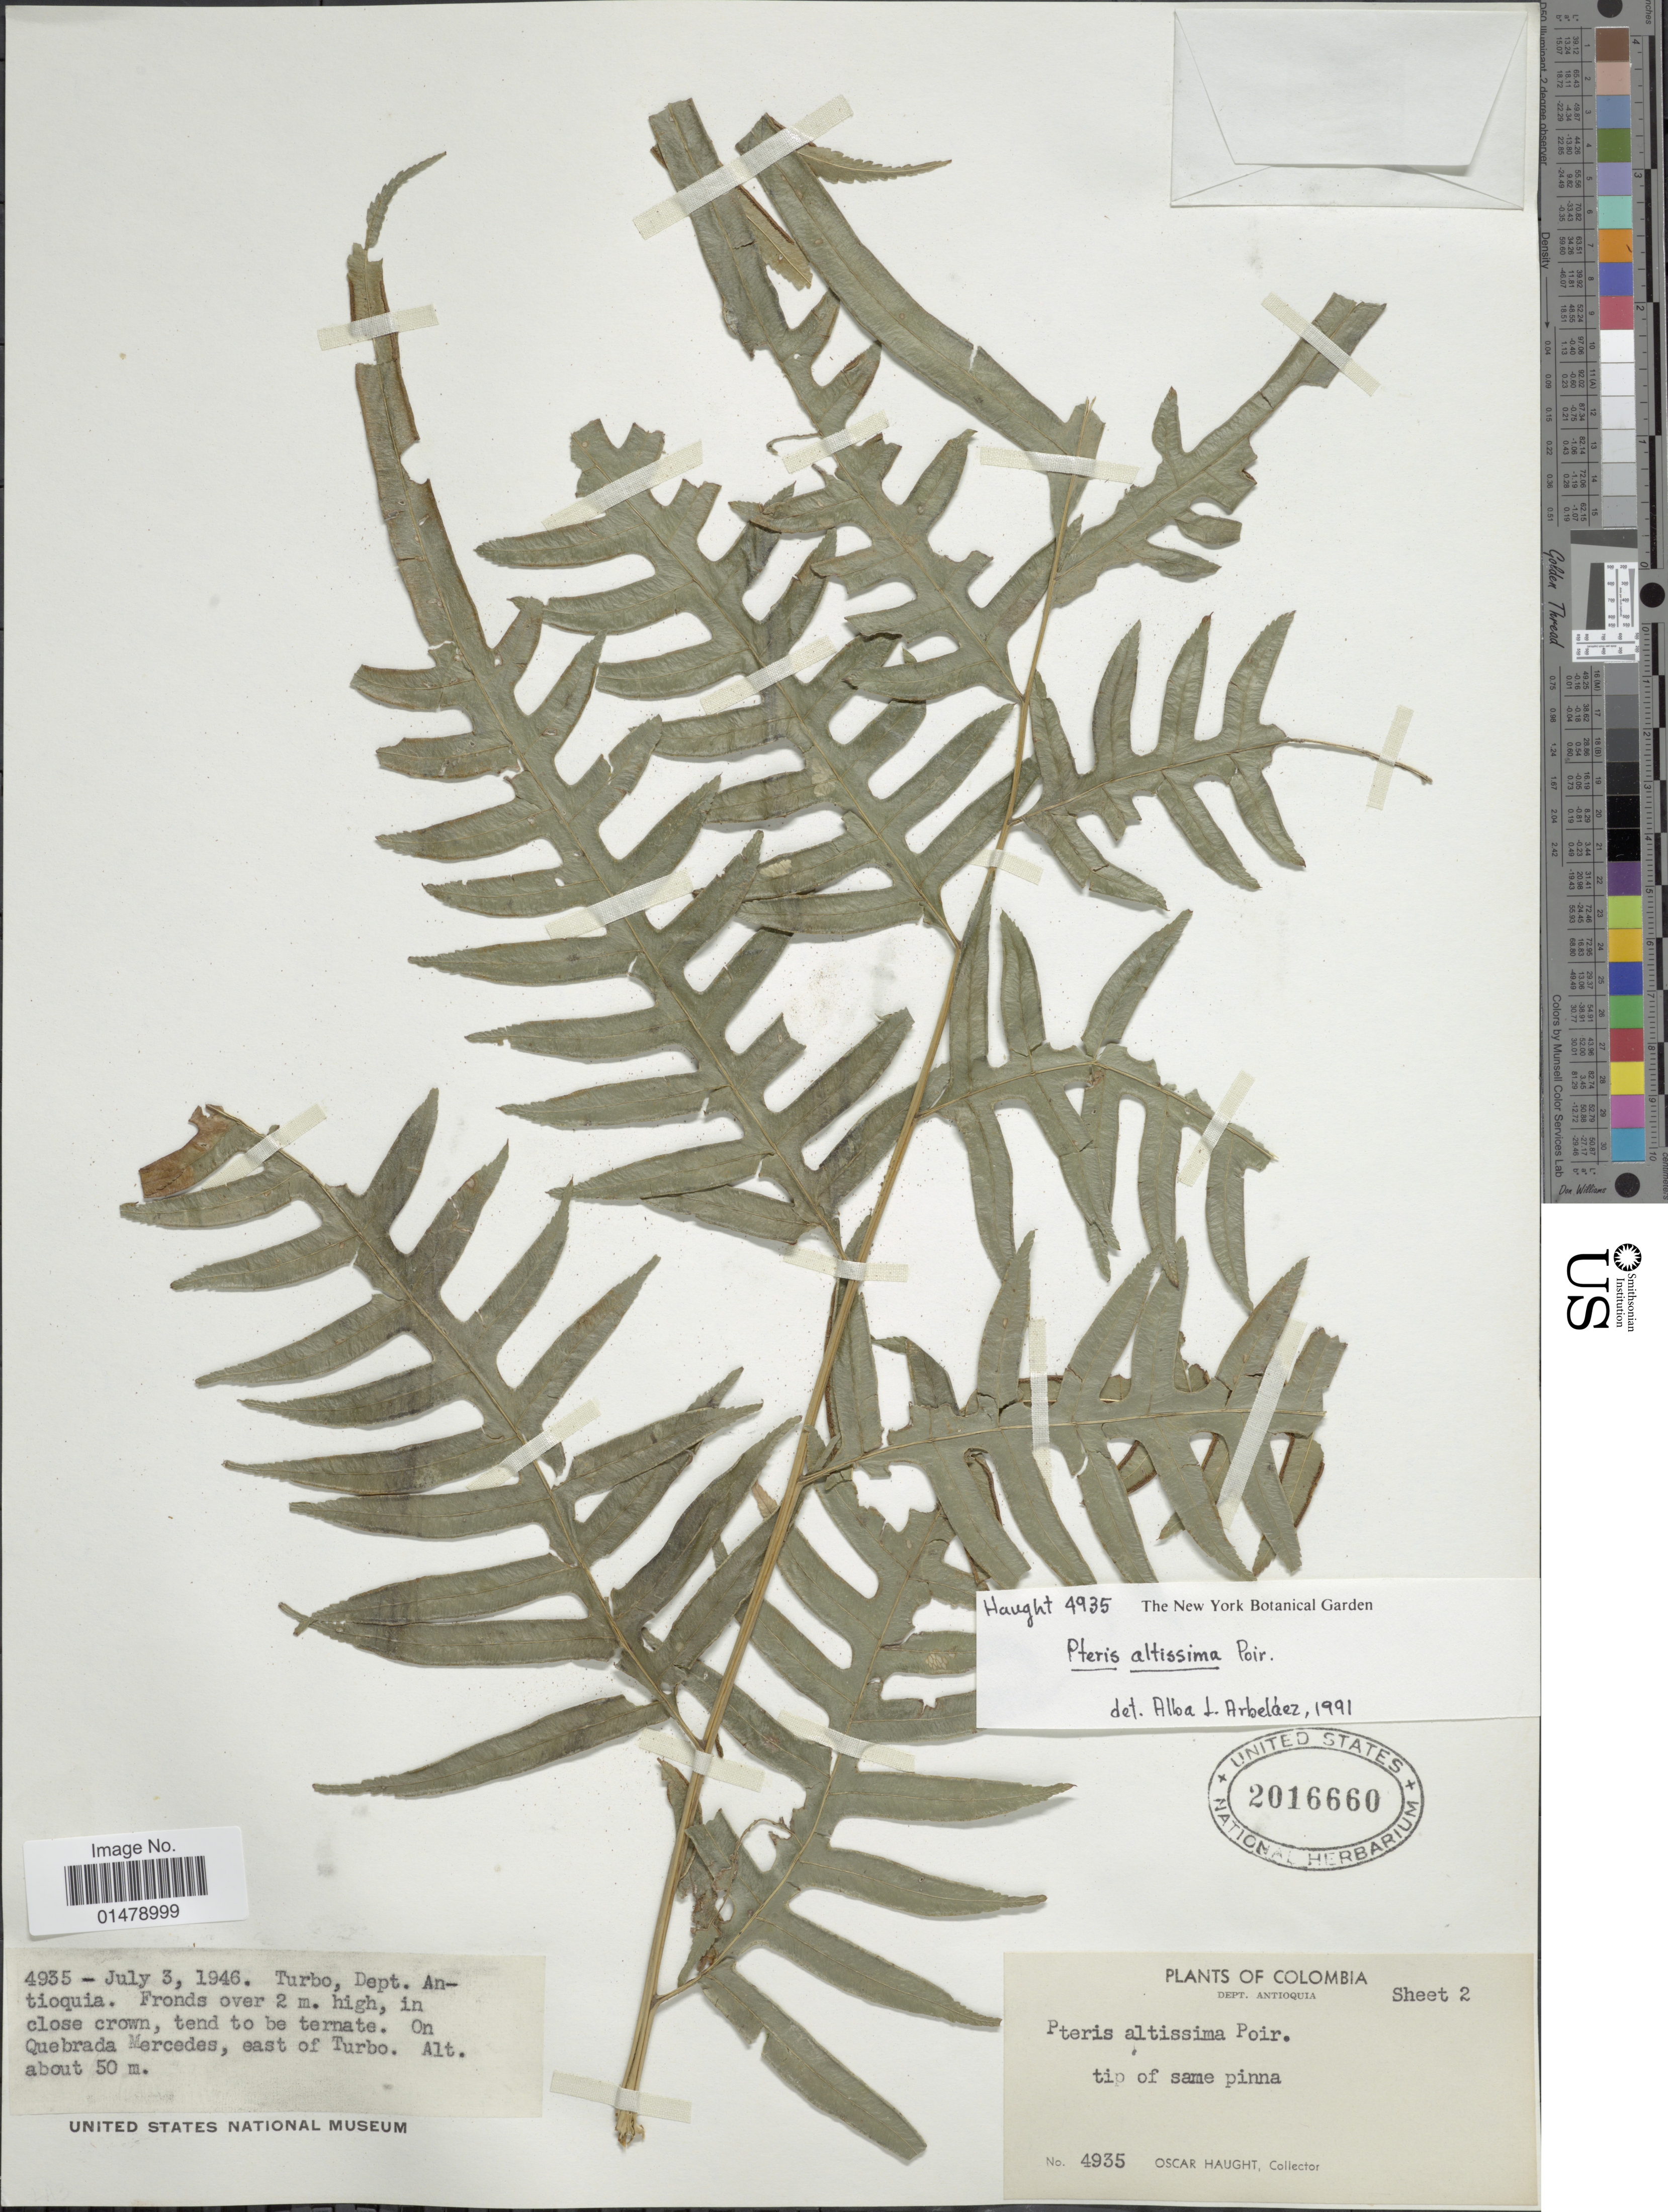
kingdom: Plantae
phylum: Tracheophyta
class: Polypodiopsida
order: Polypodiales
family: Pteridaceae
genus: Pteris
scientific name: Pteris altissima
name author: Poir.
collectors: O. L. Haught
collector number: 4935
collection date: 1946-07-03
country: Colombia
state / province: Antioquia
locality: Dept. Antioquia. Turbo. On Quebrada Mercedes, east of Turbo.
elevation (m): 50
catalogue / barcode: US 2016660